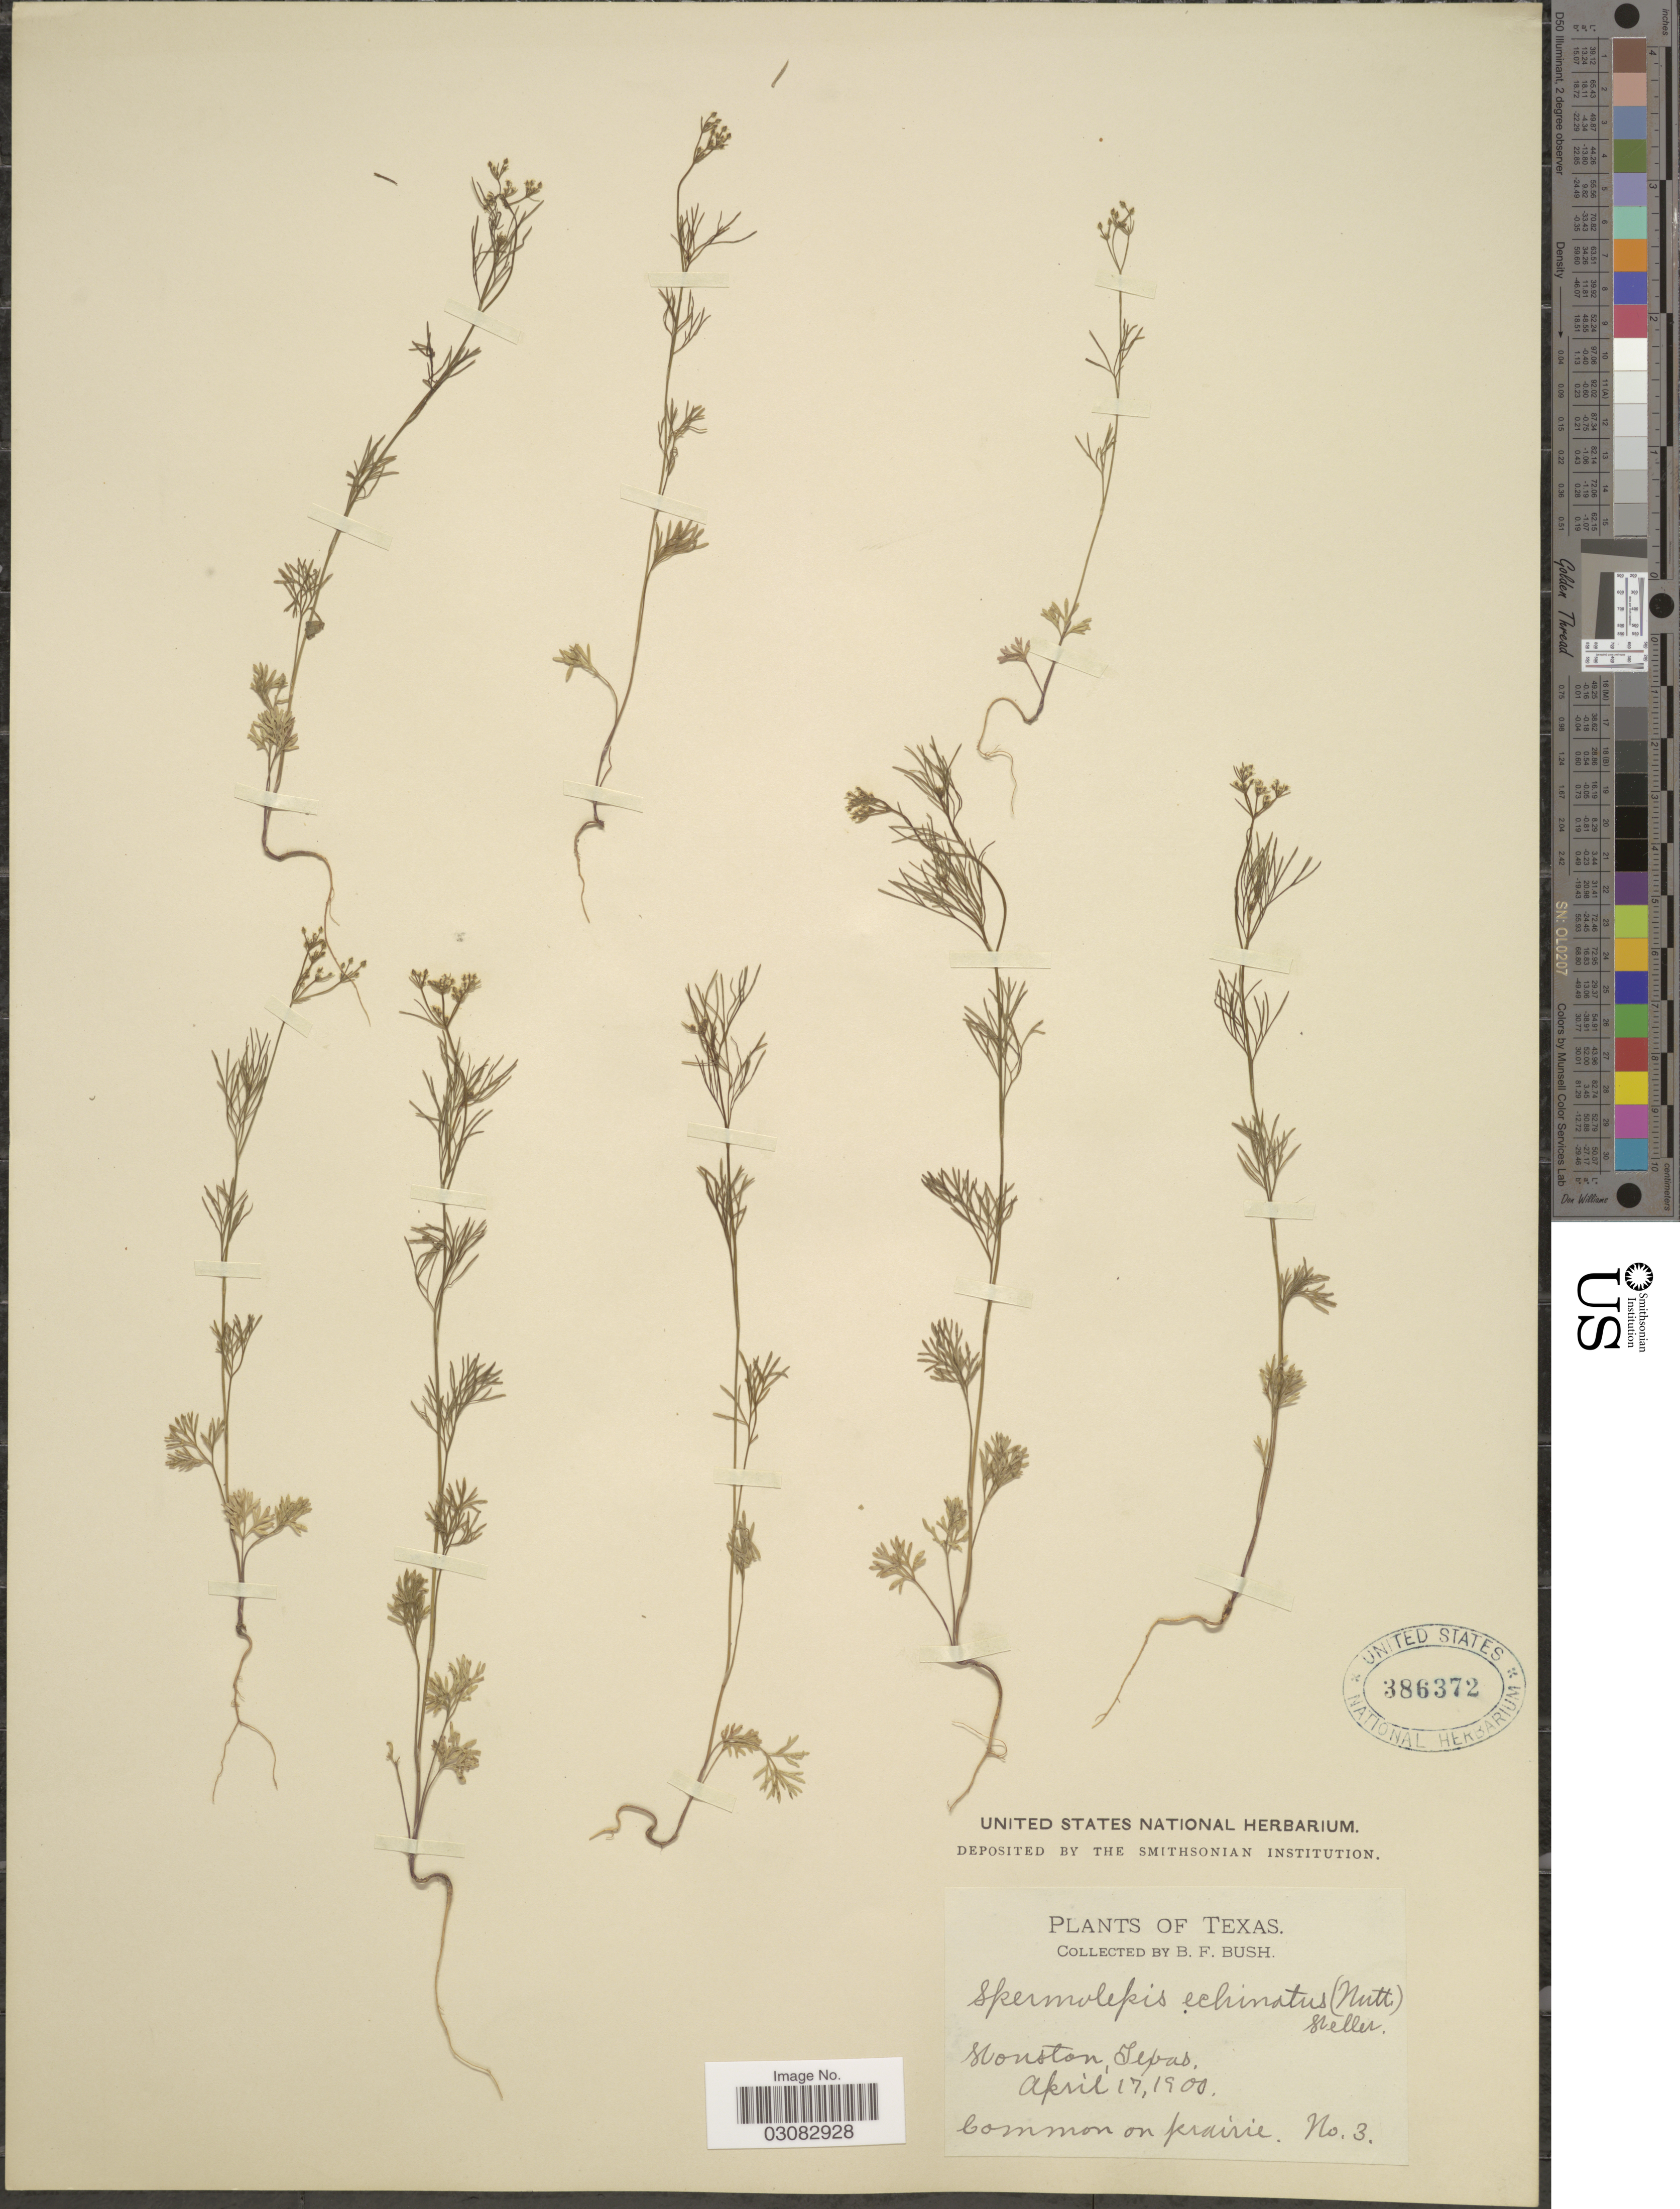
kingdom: Plantae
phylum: Tracheophyta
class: Magnoliopsida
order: Apiales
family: Apiaceae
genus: Spermolepis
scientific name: Spermolepis echinata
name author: (Nutt. ex DC.) A. Heller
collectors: B. F. Bush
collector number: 3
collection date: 1900-04-17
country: United States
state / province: Texas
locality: Houston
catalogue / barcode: US 386372